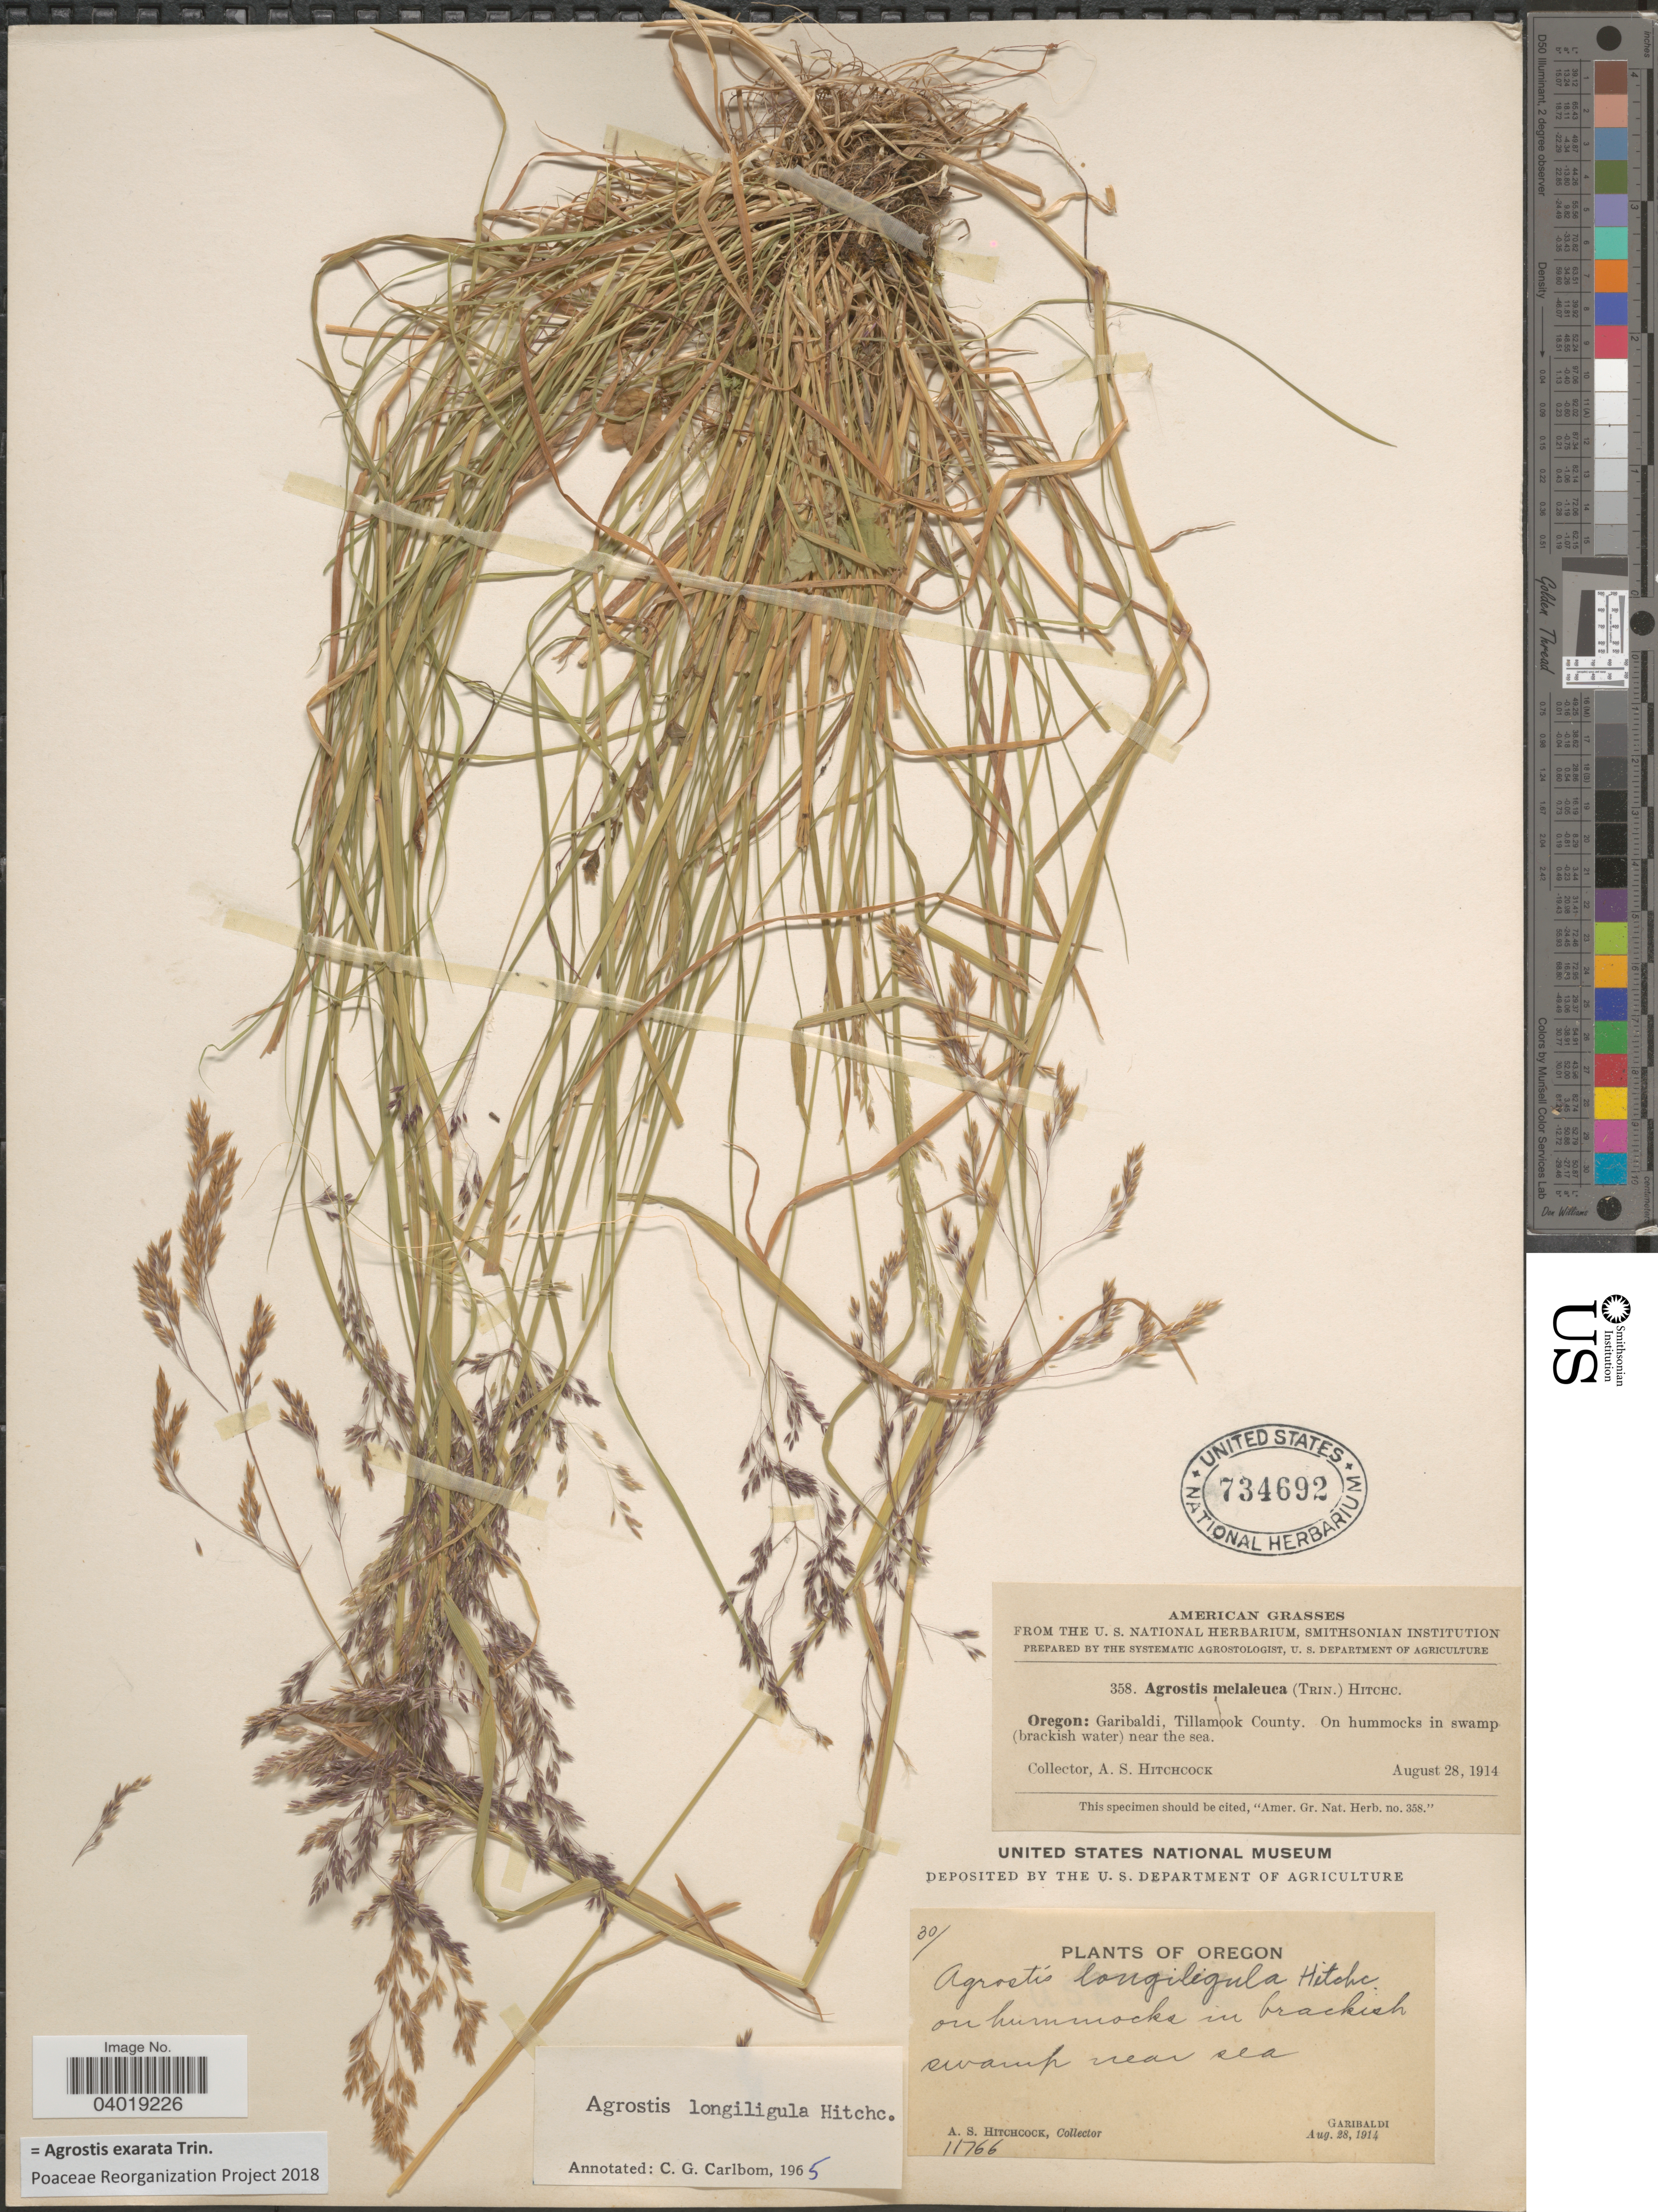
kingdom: Plantae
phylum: Tracheophyta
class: Liliopsida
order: Poales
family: Poaceae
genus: Agrostis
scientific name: Agrostis exarata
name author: Trin.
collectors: A. S. Hitchcock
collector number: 11766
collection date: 1914-08-28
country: United States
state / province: Oregon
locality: Garibaldi, Tillamook County.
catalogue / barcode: US 734692